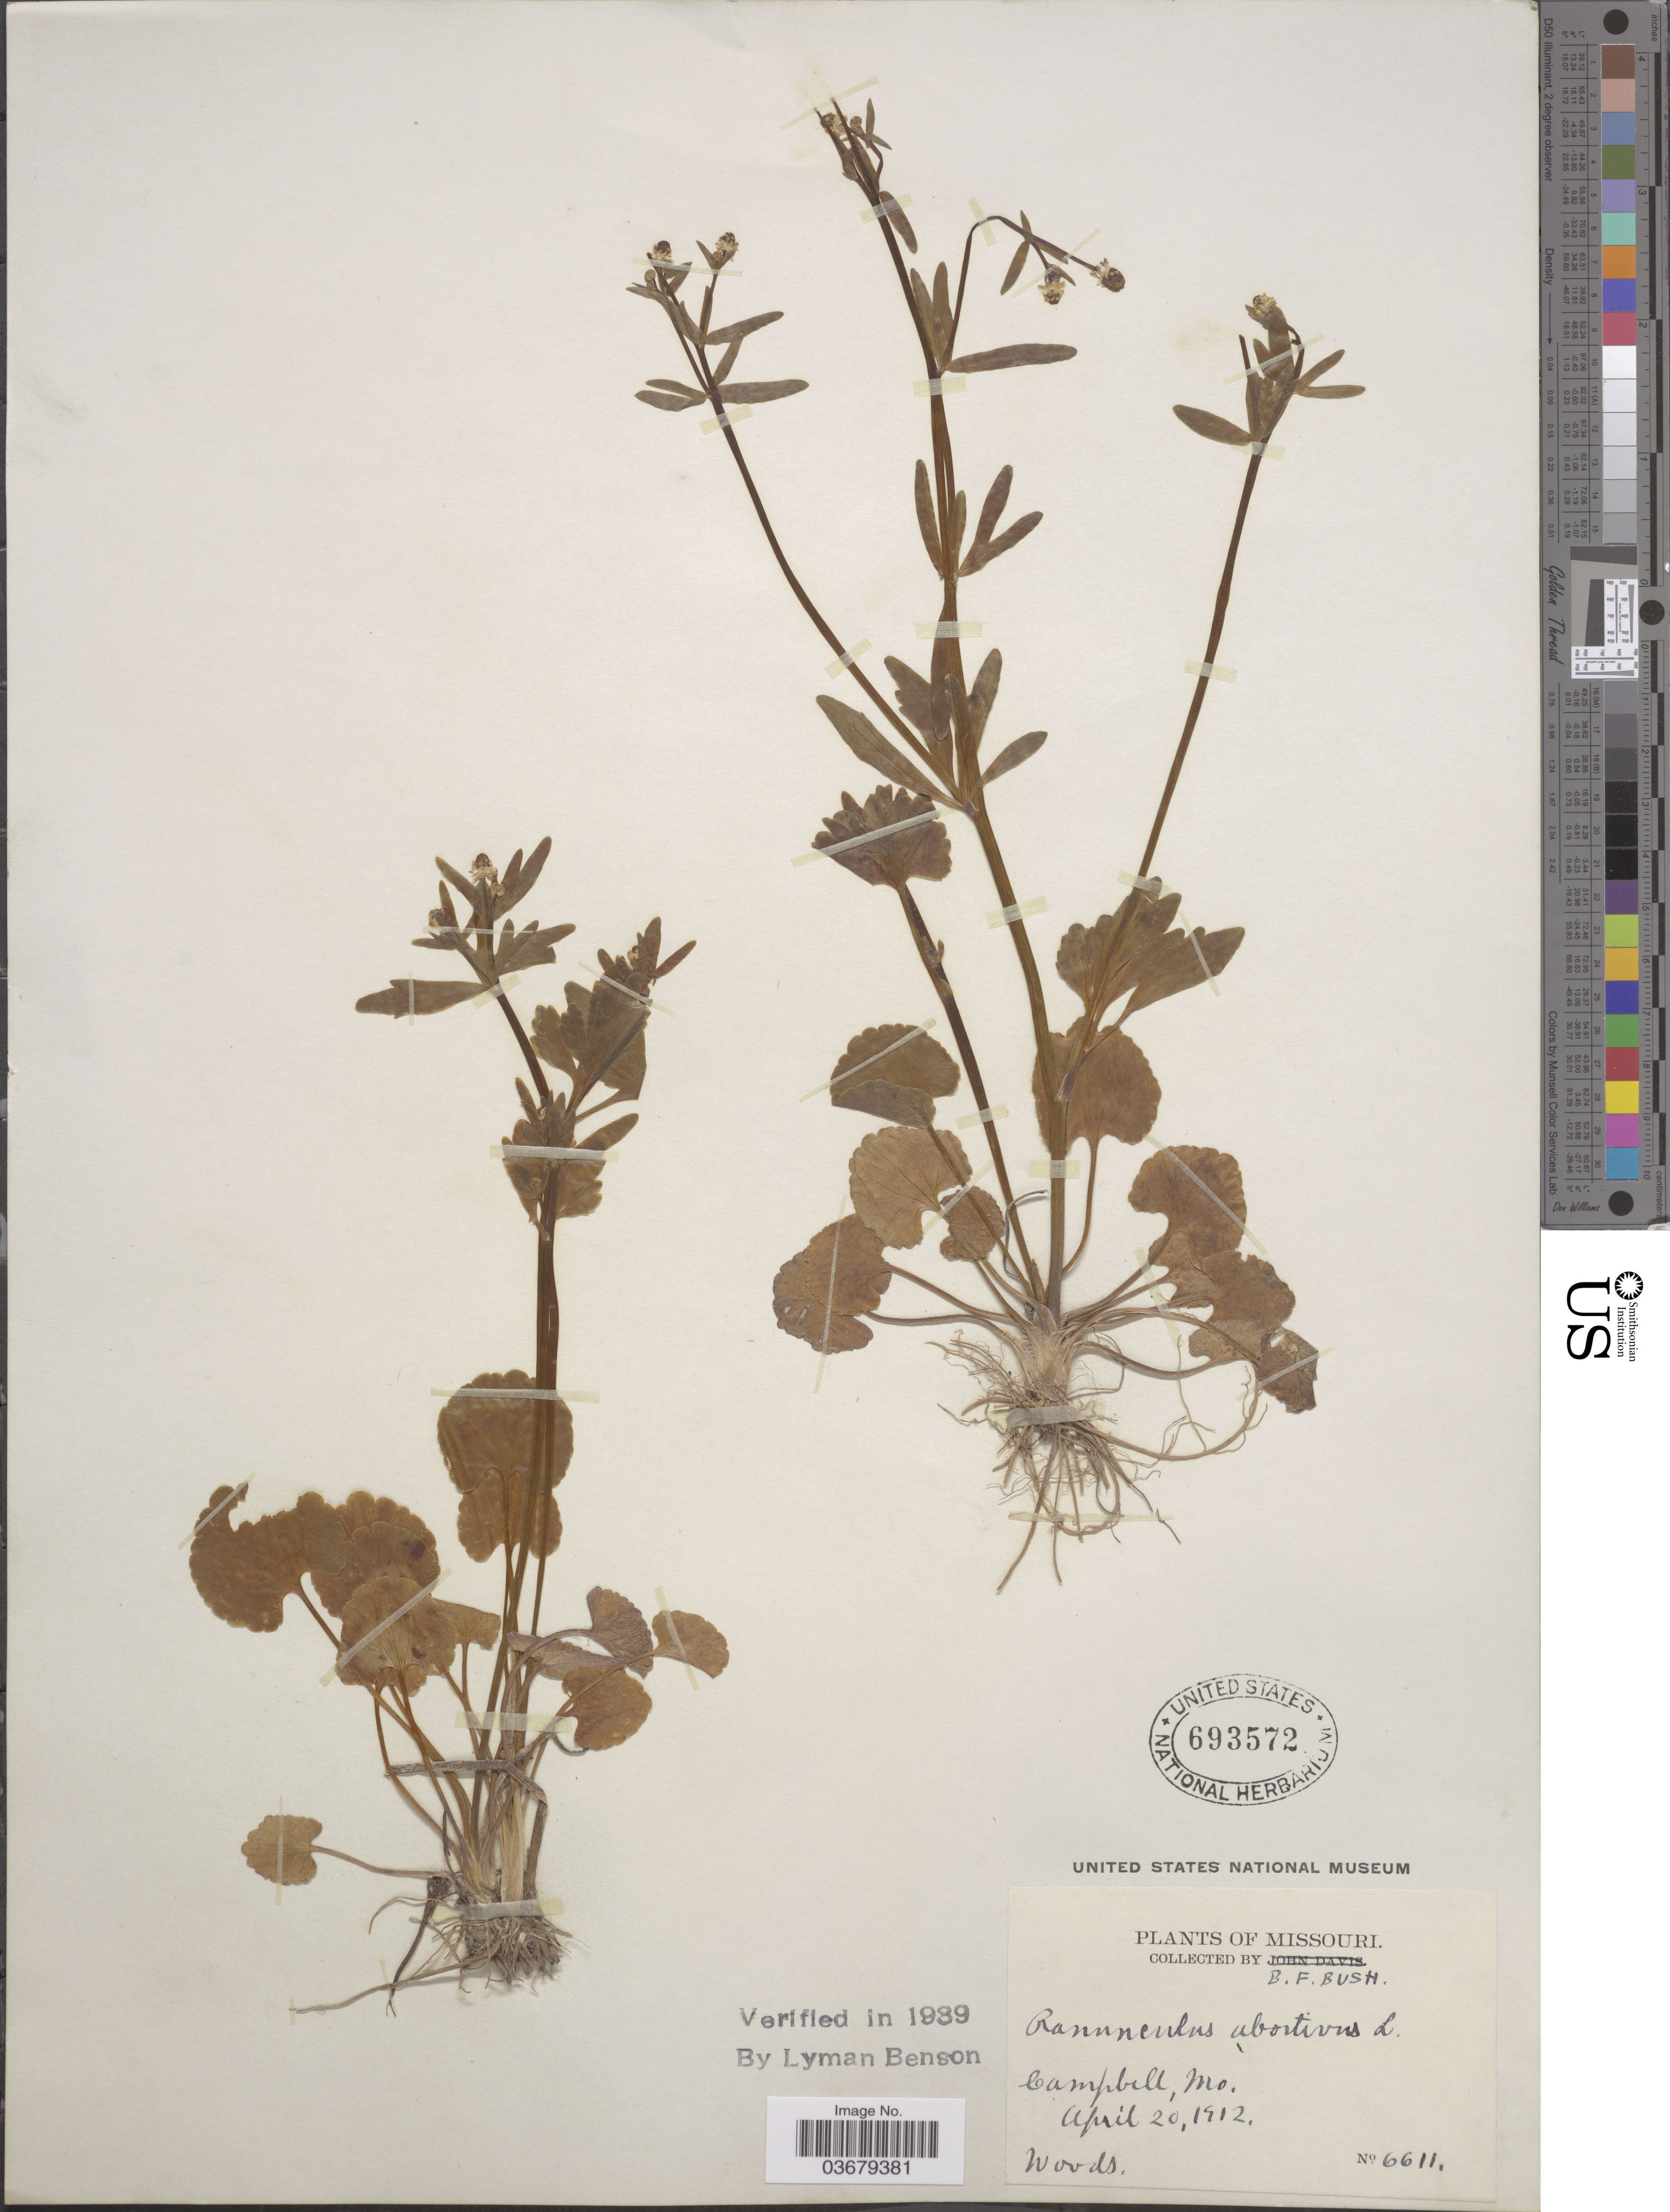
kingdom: Plantae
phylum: Tracheophyta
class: Magnoliopsida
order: Ranunculales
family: Ranunculaceae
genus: Ranunculus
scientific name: Ranunculus abortivus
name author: L.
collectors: B. F. Bush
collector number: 6611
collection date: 1912-04-20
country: United States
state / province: Missouri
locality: Campbell.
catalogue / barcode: US 693572